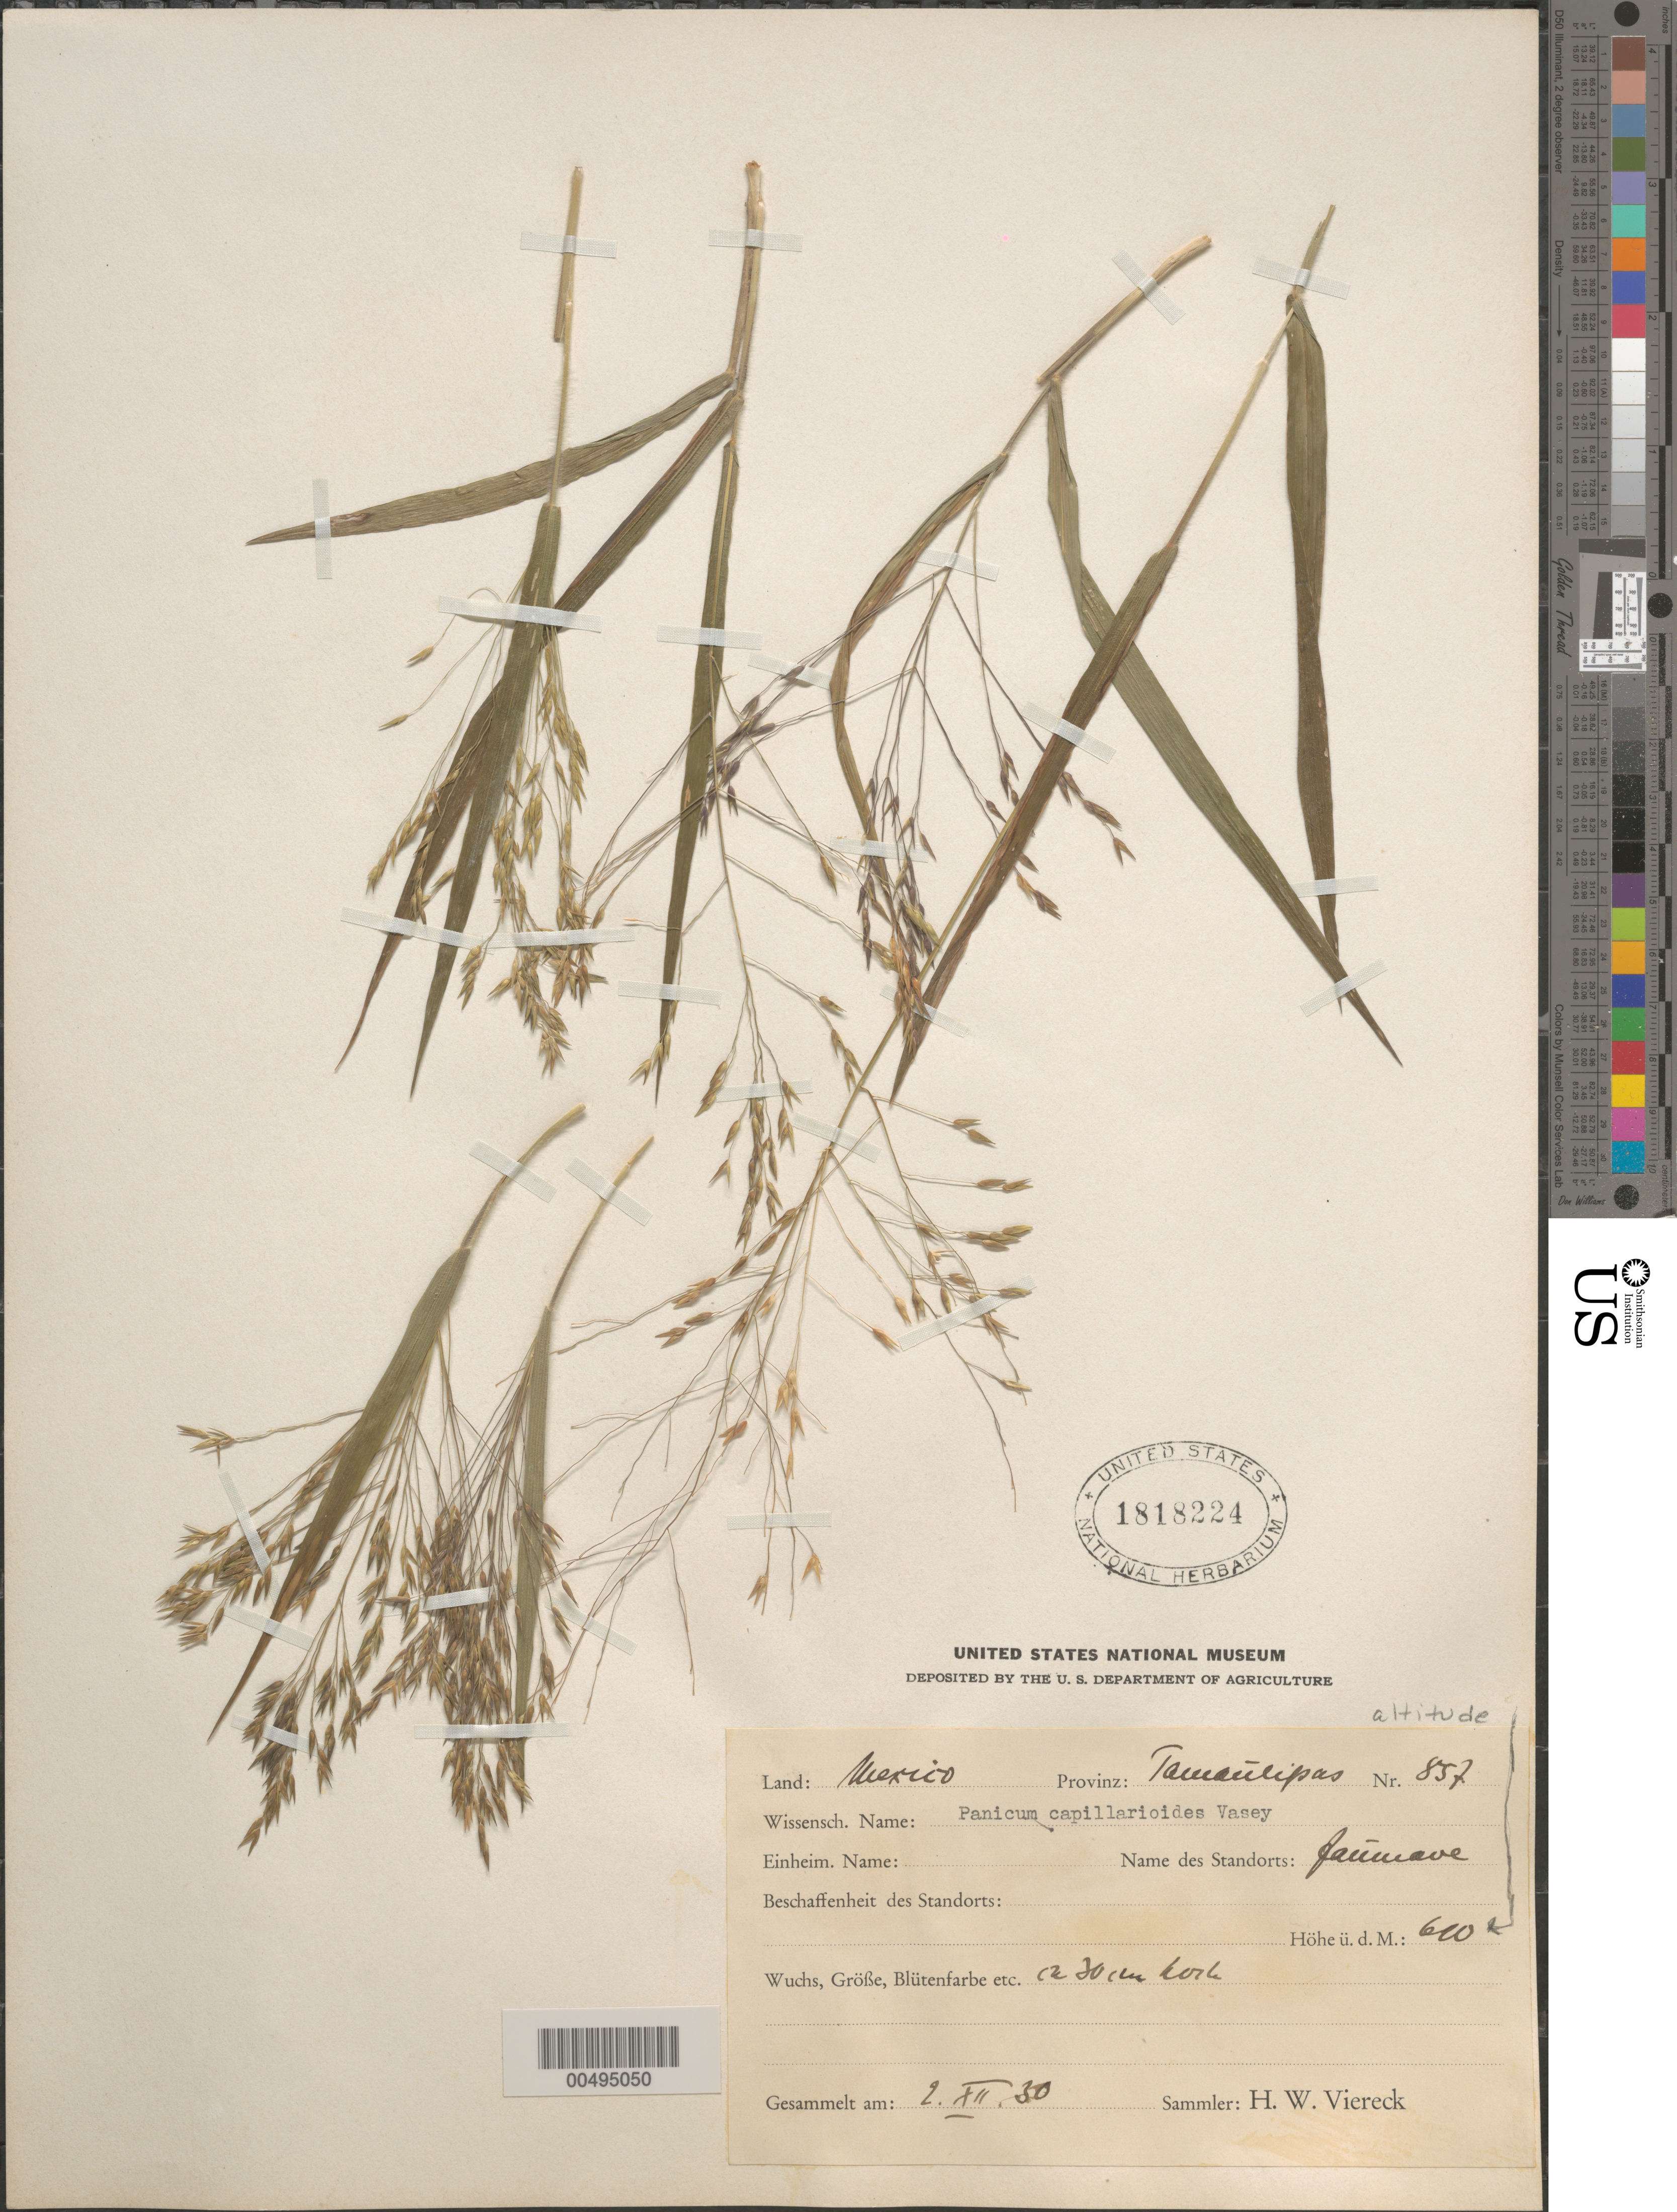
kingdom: Plantae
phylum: Tracheophyta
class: Liliopsida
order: Poales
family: Poaceae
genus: Panicum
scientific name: Panicum capillarioides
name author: Vasey in J.M. Coult.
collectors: H. W. Viereck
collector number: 857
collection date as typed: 2 Dec 1930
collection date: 1930-12-02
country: Mexico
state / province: Tamaulipas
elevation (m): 620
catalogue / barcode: US 1818224